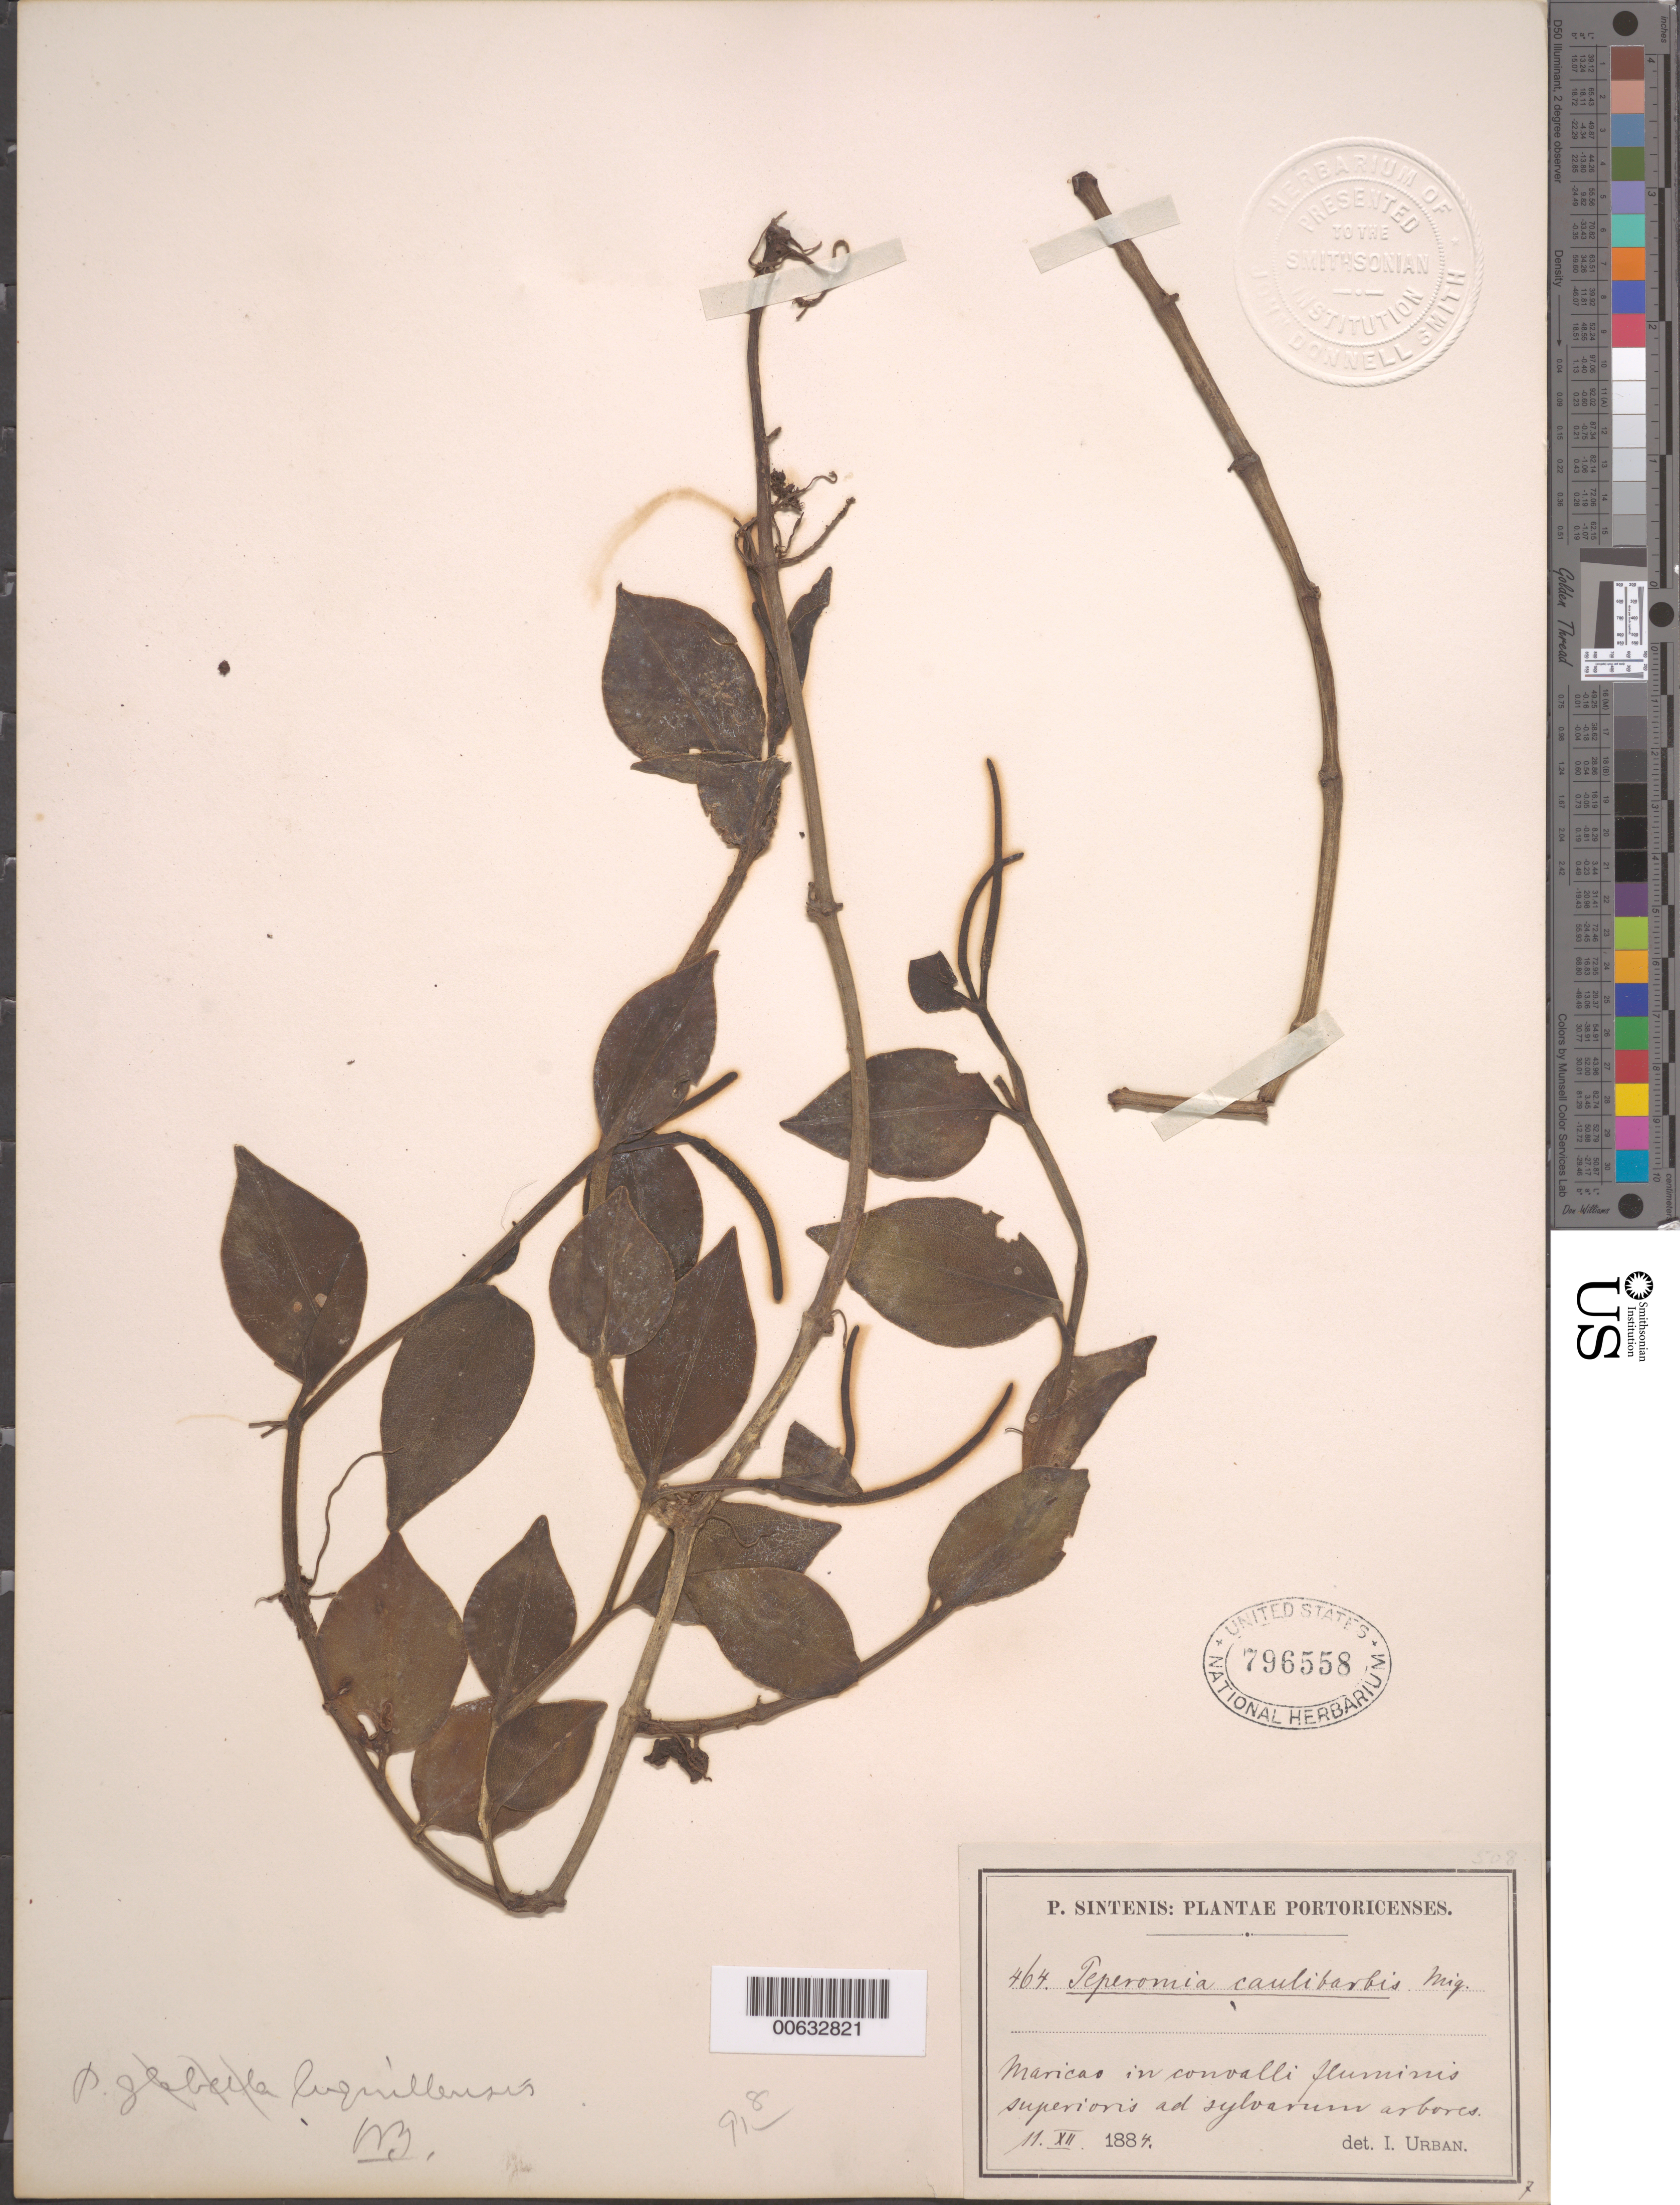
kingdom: Plantae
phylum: Tracheophyta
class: Magnoliopsida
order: Piperales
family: Piperaceae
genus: Peperomia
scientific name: Peperomia glabella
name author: (Sw.) A. Dietr.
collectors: P. Sintenis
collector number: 464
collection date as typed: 11 Dec 1884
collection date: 1884-12-11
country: Puerto Rico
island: Greater Antilles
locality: Maricao, in convalli fluminis superioris ad sylvanum arboris.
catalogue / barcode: US 796558